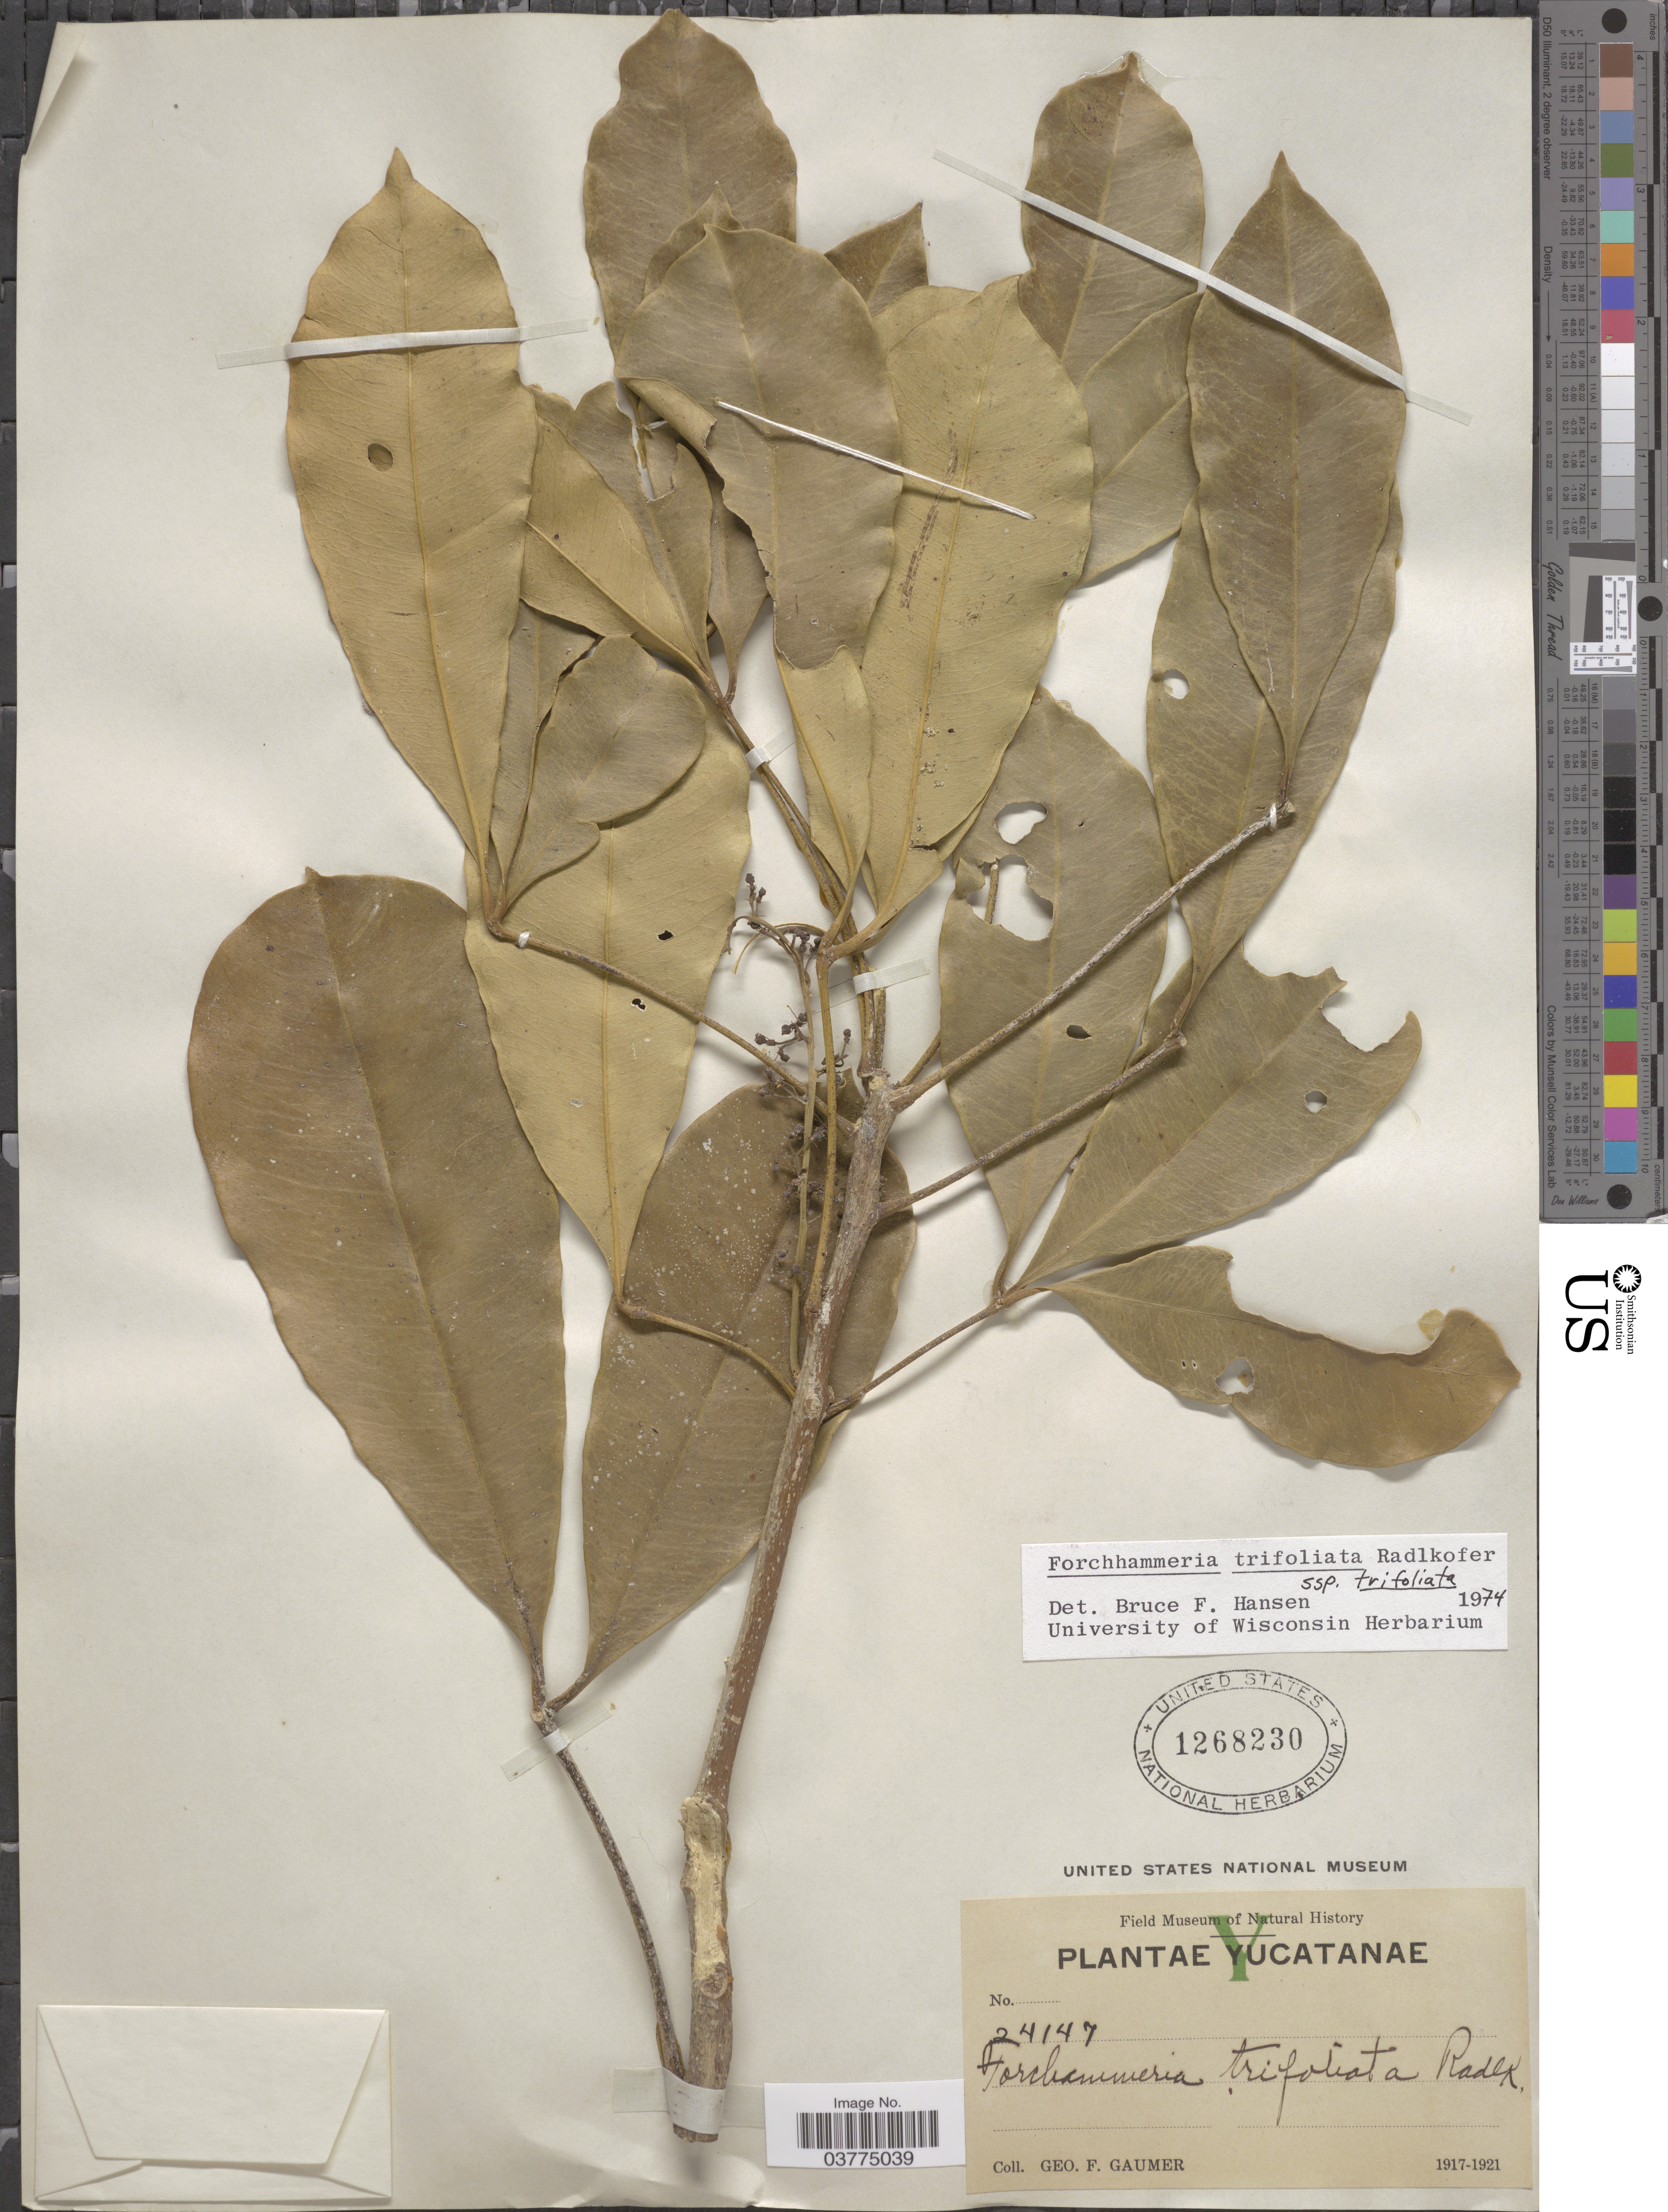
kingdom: Plantae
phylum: Tracheophyta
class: Magnoliopsida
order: Brassicales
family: Stixaceae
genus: Forchhammeria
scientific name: Forchhammeria trifoliata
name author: Radlk.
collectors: G. F. Gaumer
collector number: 24147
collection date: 1917/1921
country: Mexico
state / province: Yucatán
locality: Yucatanæ.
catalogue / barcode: US 1268230